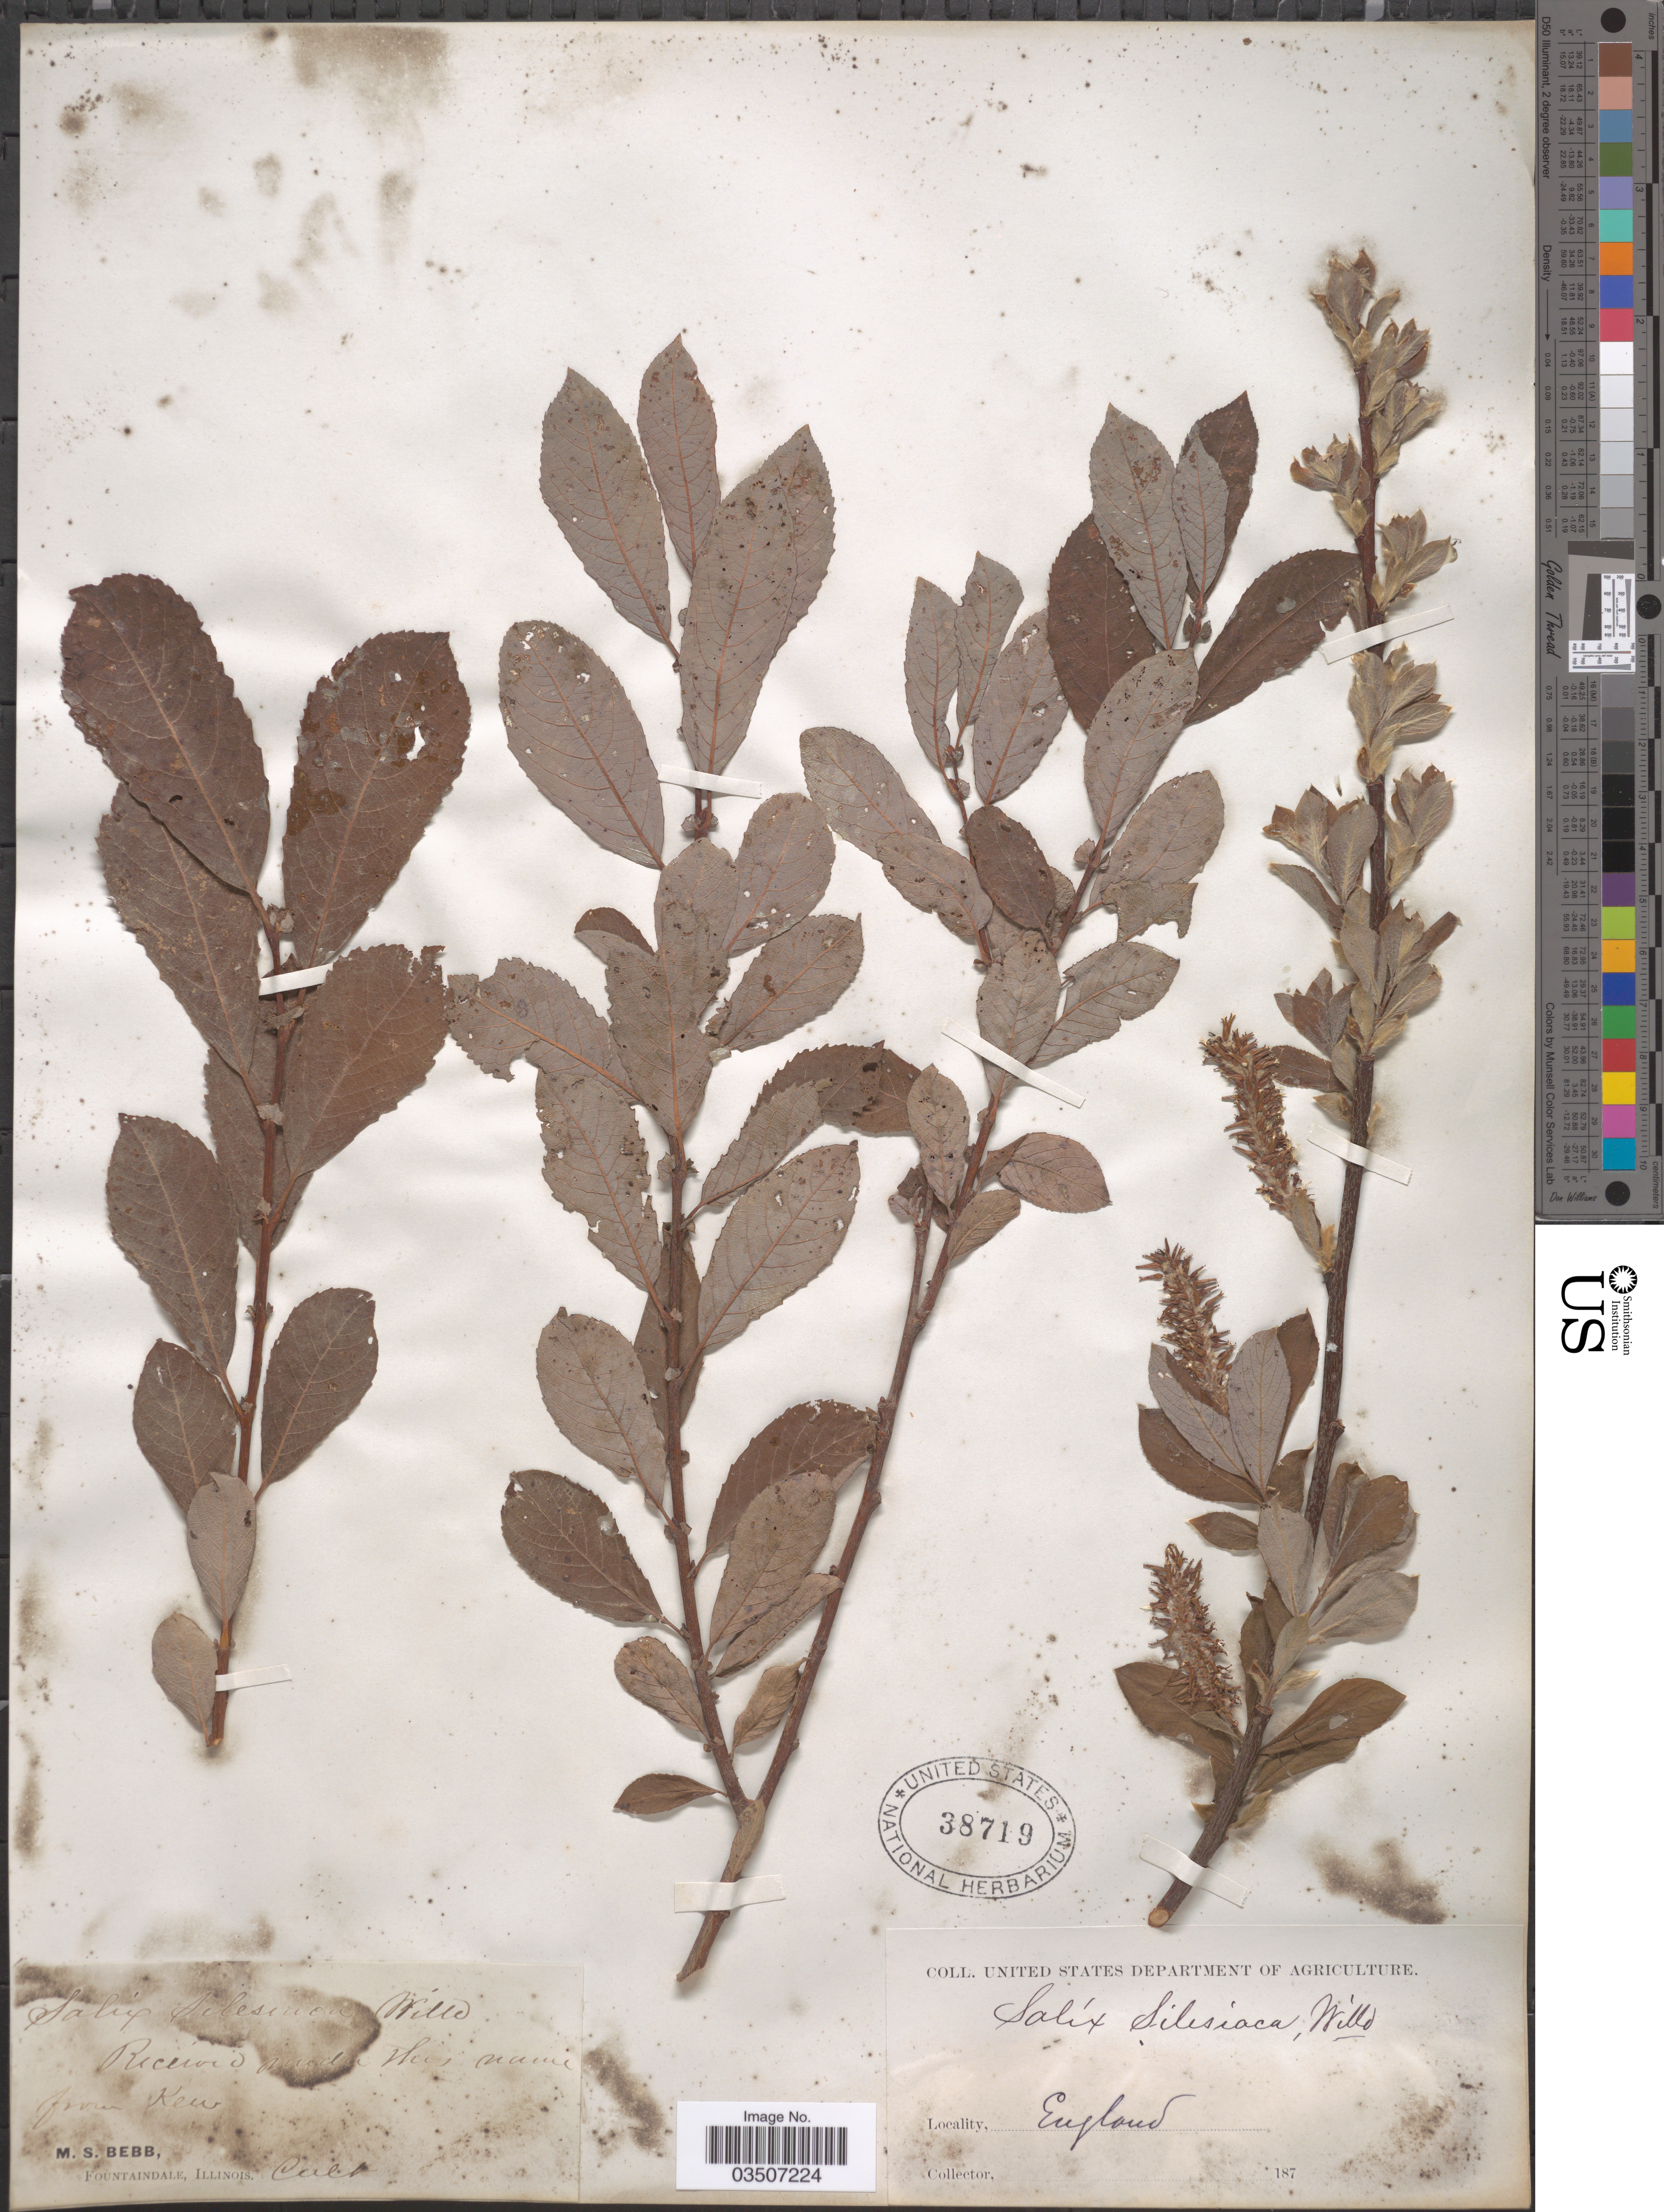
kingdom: Plantae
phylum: Tracheophyta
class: Magnoliopsida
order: Malpighiales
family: Salicaceae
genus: Salix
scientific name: Salix silesiaca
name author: Willd.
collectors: M. Bebb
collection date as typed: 187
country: United Kingdom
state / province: England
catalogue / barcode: US 38719